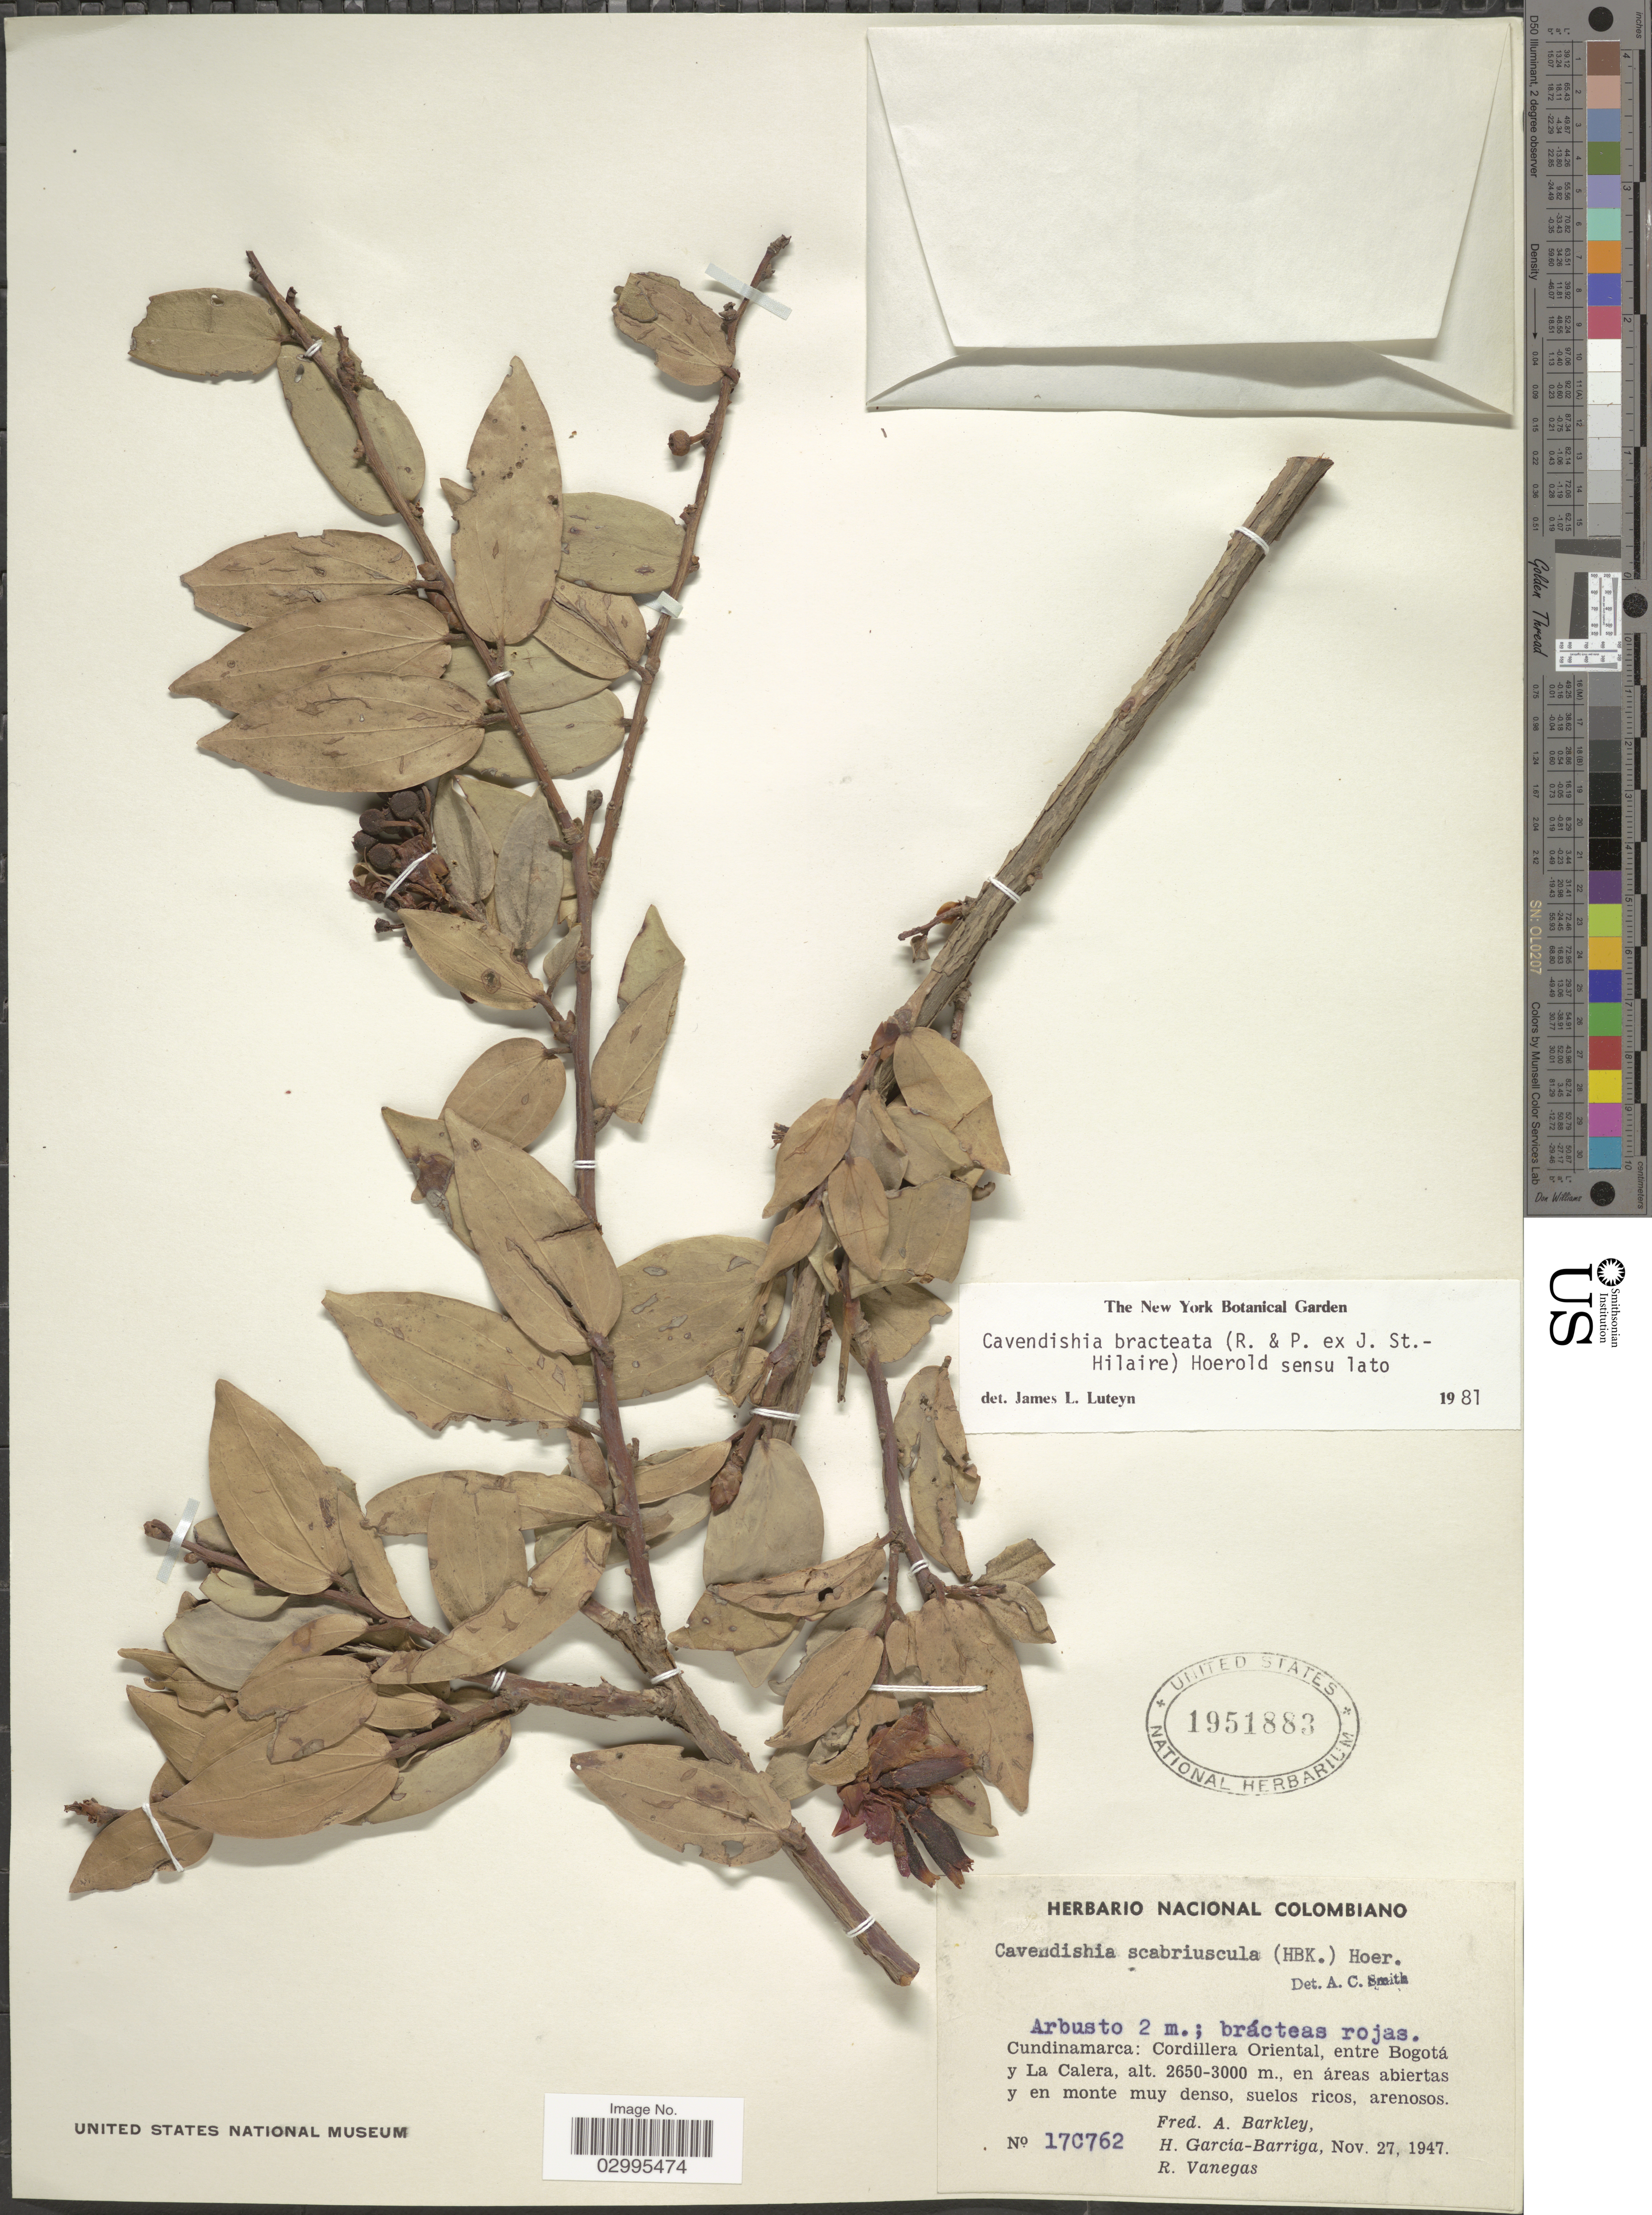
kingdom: Plantae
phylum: Tracheophyta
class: Magnoliopsida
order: Ericales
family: Ericaceae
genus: Cavendishia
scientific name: Cavendishia bracteata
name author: (Ruiz & Pav. ex J. St.-Hil.) Hoerold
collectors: F. A. Barkley, H. García Barriga & R. Vanegas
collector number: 17C762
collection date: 1947-11-27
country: Colombia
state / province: Cundinamarca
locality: Cordillera Oriental, entre Bogotá y La Calera, en áreas abiertas y en monte muy denso, suelos ricos, arenosos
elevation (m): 2650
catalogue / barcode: US 1951883